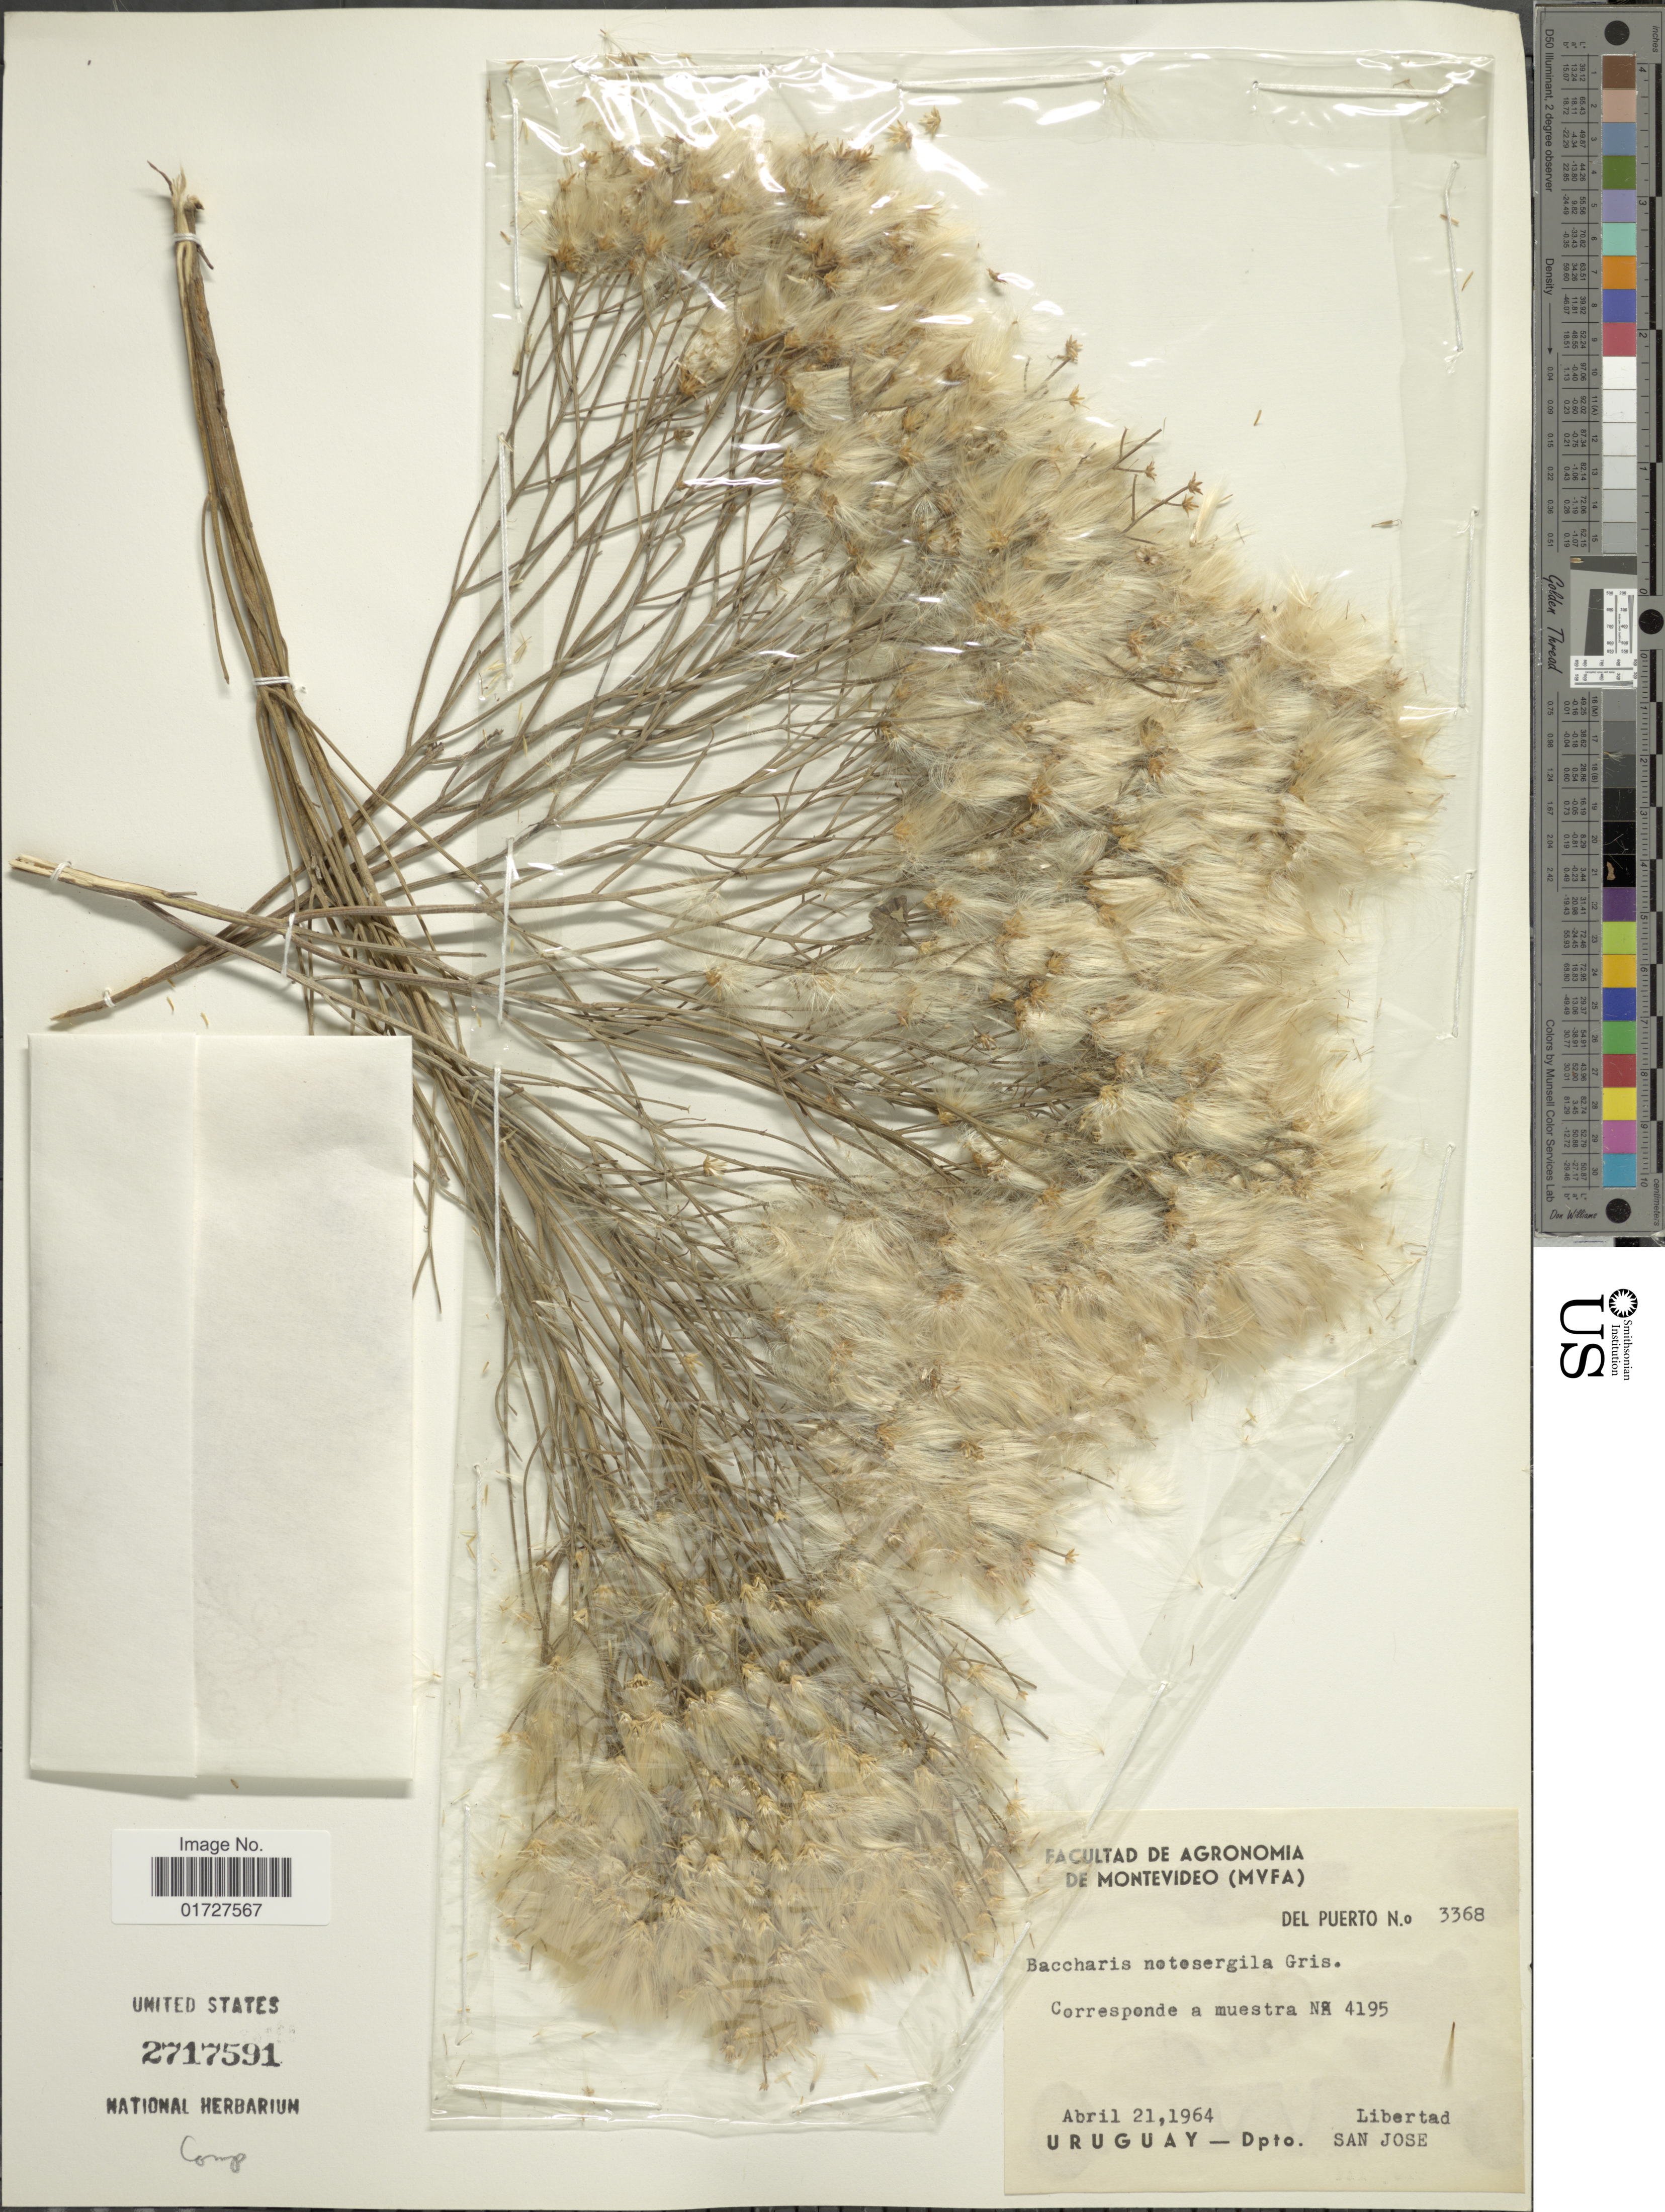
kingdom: Plantae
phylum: Tracheophyta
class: Magnoliopsida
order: Asterales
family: Asteraceae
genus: Baccharis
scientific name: Baccharis notosergila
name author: Griseb.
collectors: Del Puerto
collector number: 3368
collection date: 1964-04-21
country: Uruguay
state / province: San Jose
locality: Libertad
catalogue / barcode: US 2717591